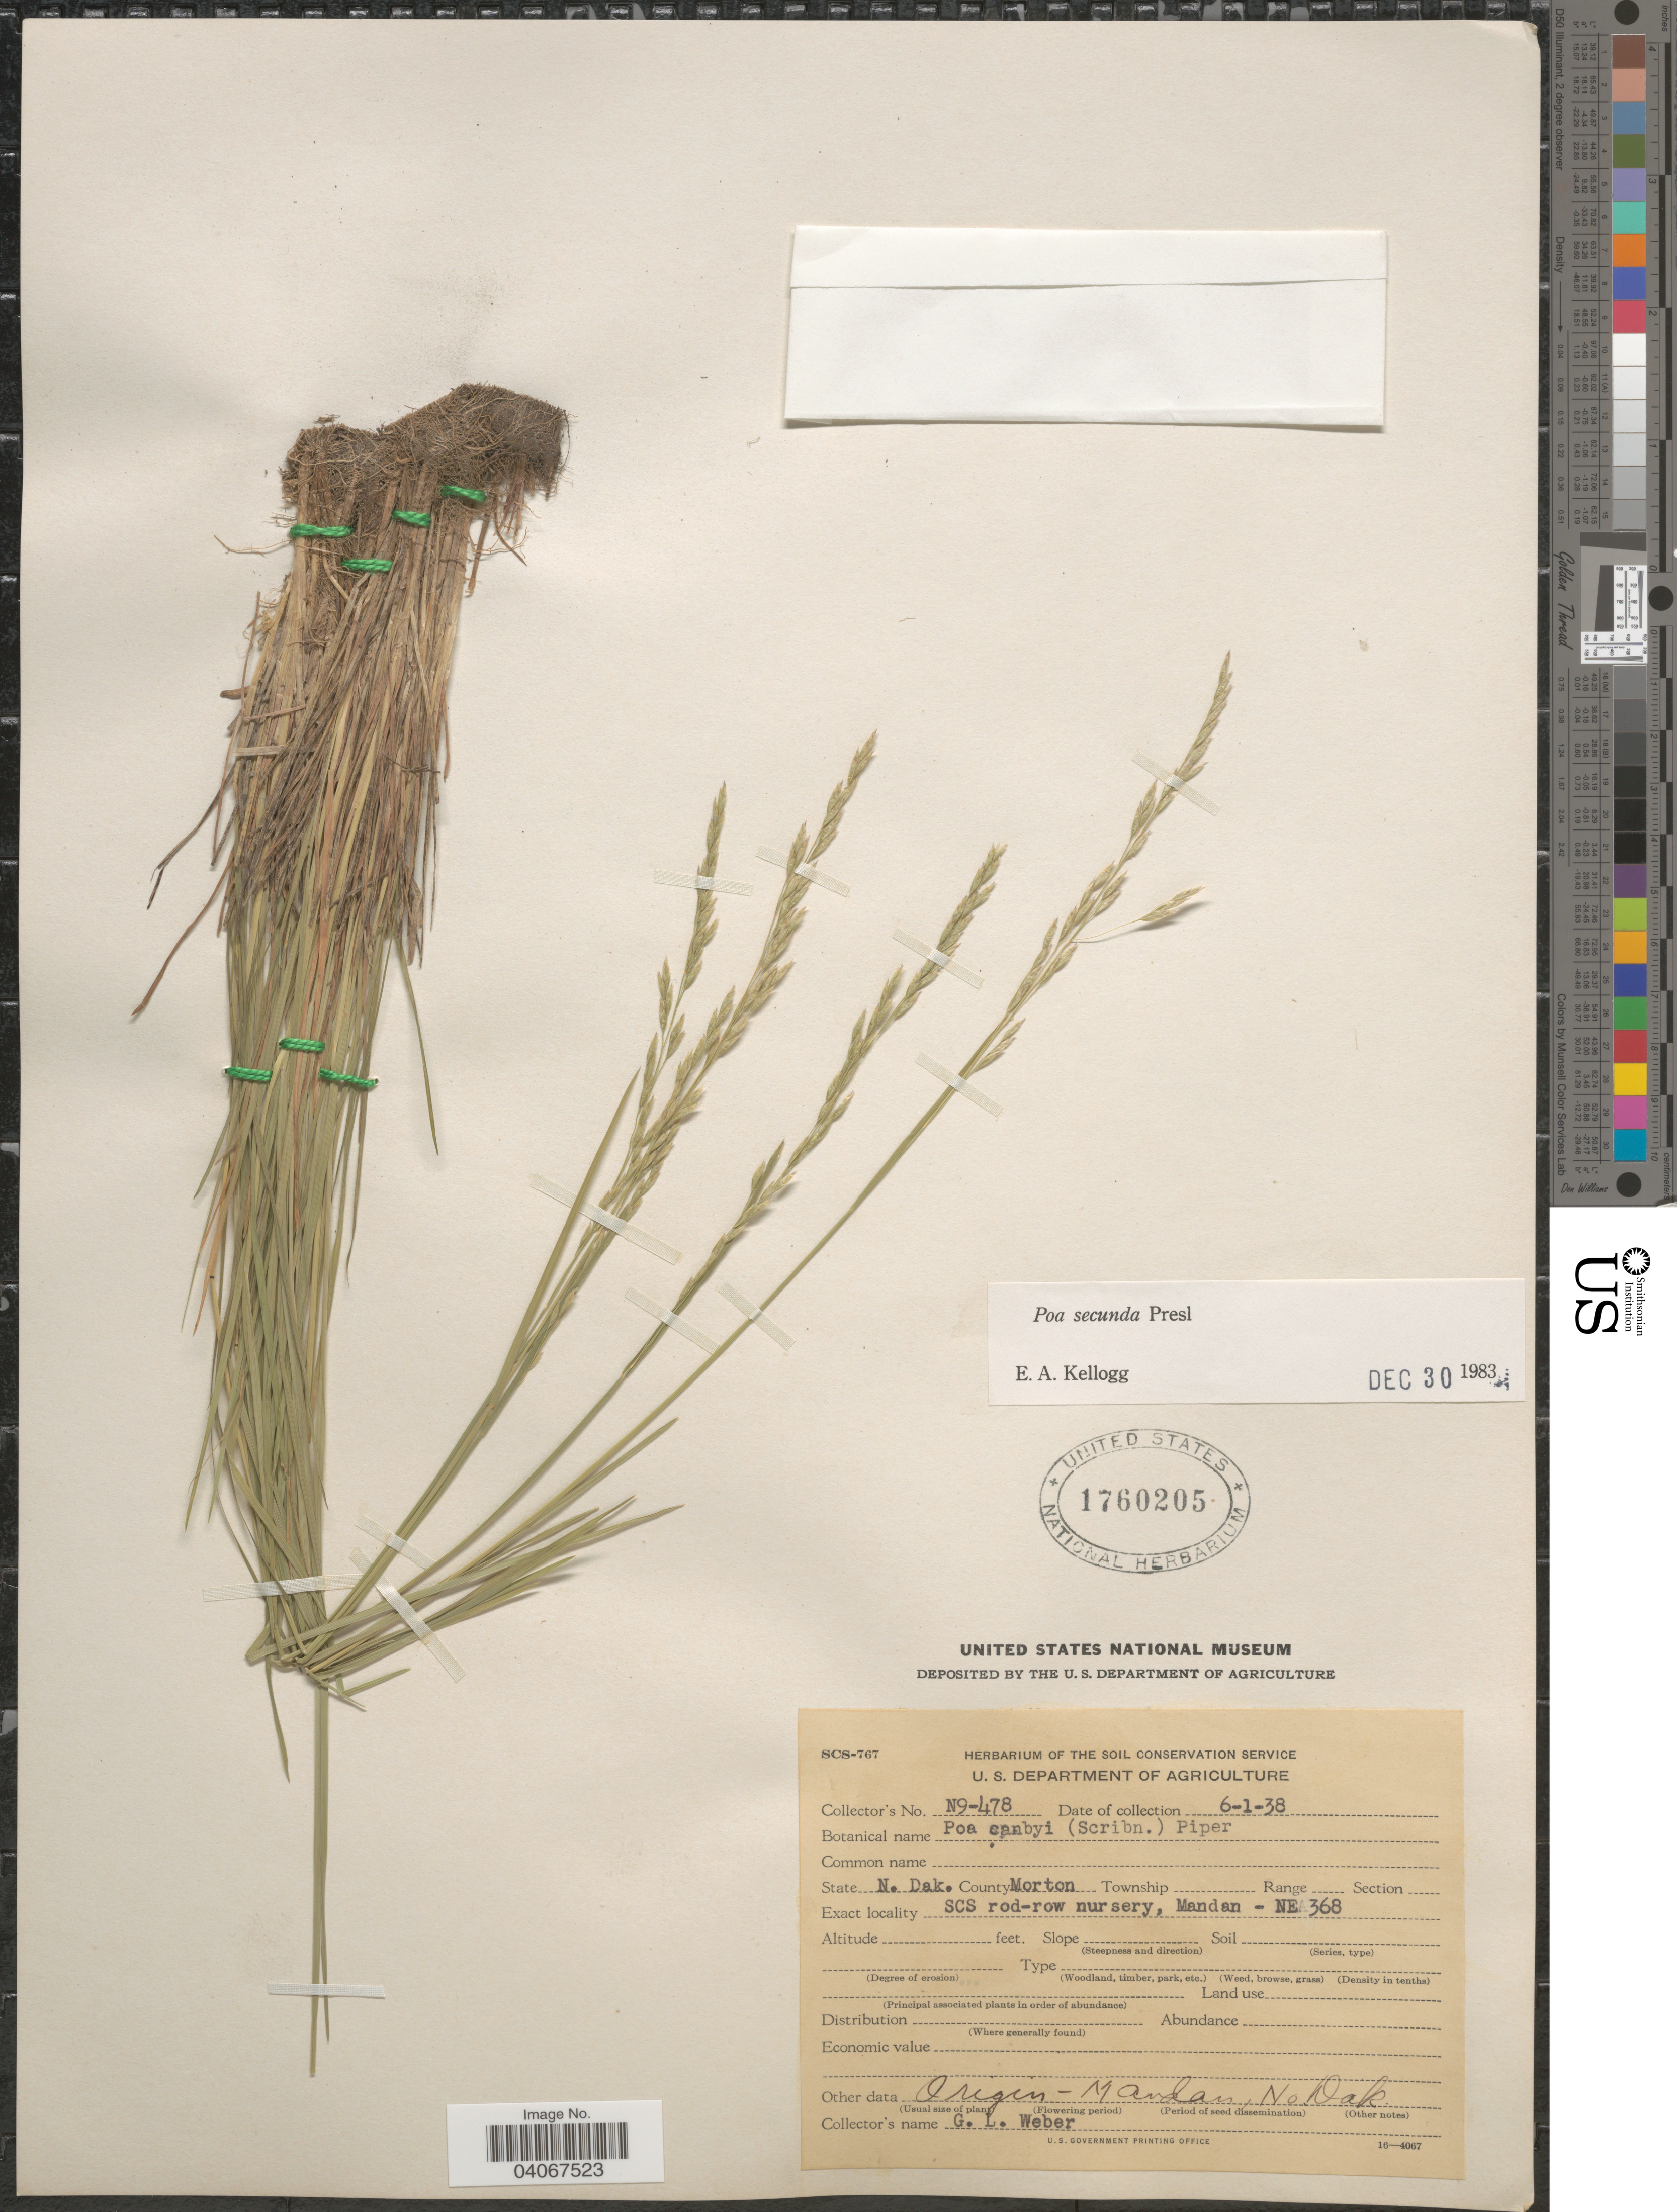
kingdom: Plantae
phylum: Tracheophyta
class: Liliopsida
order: Poales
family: Poaceae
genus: Poa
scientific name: Poa secunda subsp. secunda var. secunda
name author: J. Presl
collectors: G. Weber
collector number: N9-478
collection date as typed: Transcribed d/m/y: 1/6/38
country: United States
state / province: North Dakota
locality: County Morton. SCS rod-row nursery, Mandan - NE 368.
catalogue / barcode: US 1760205